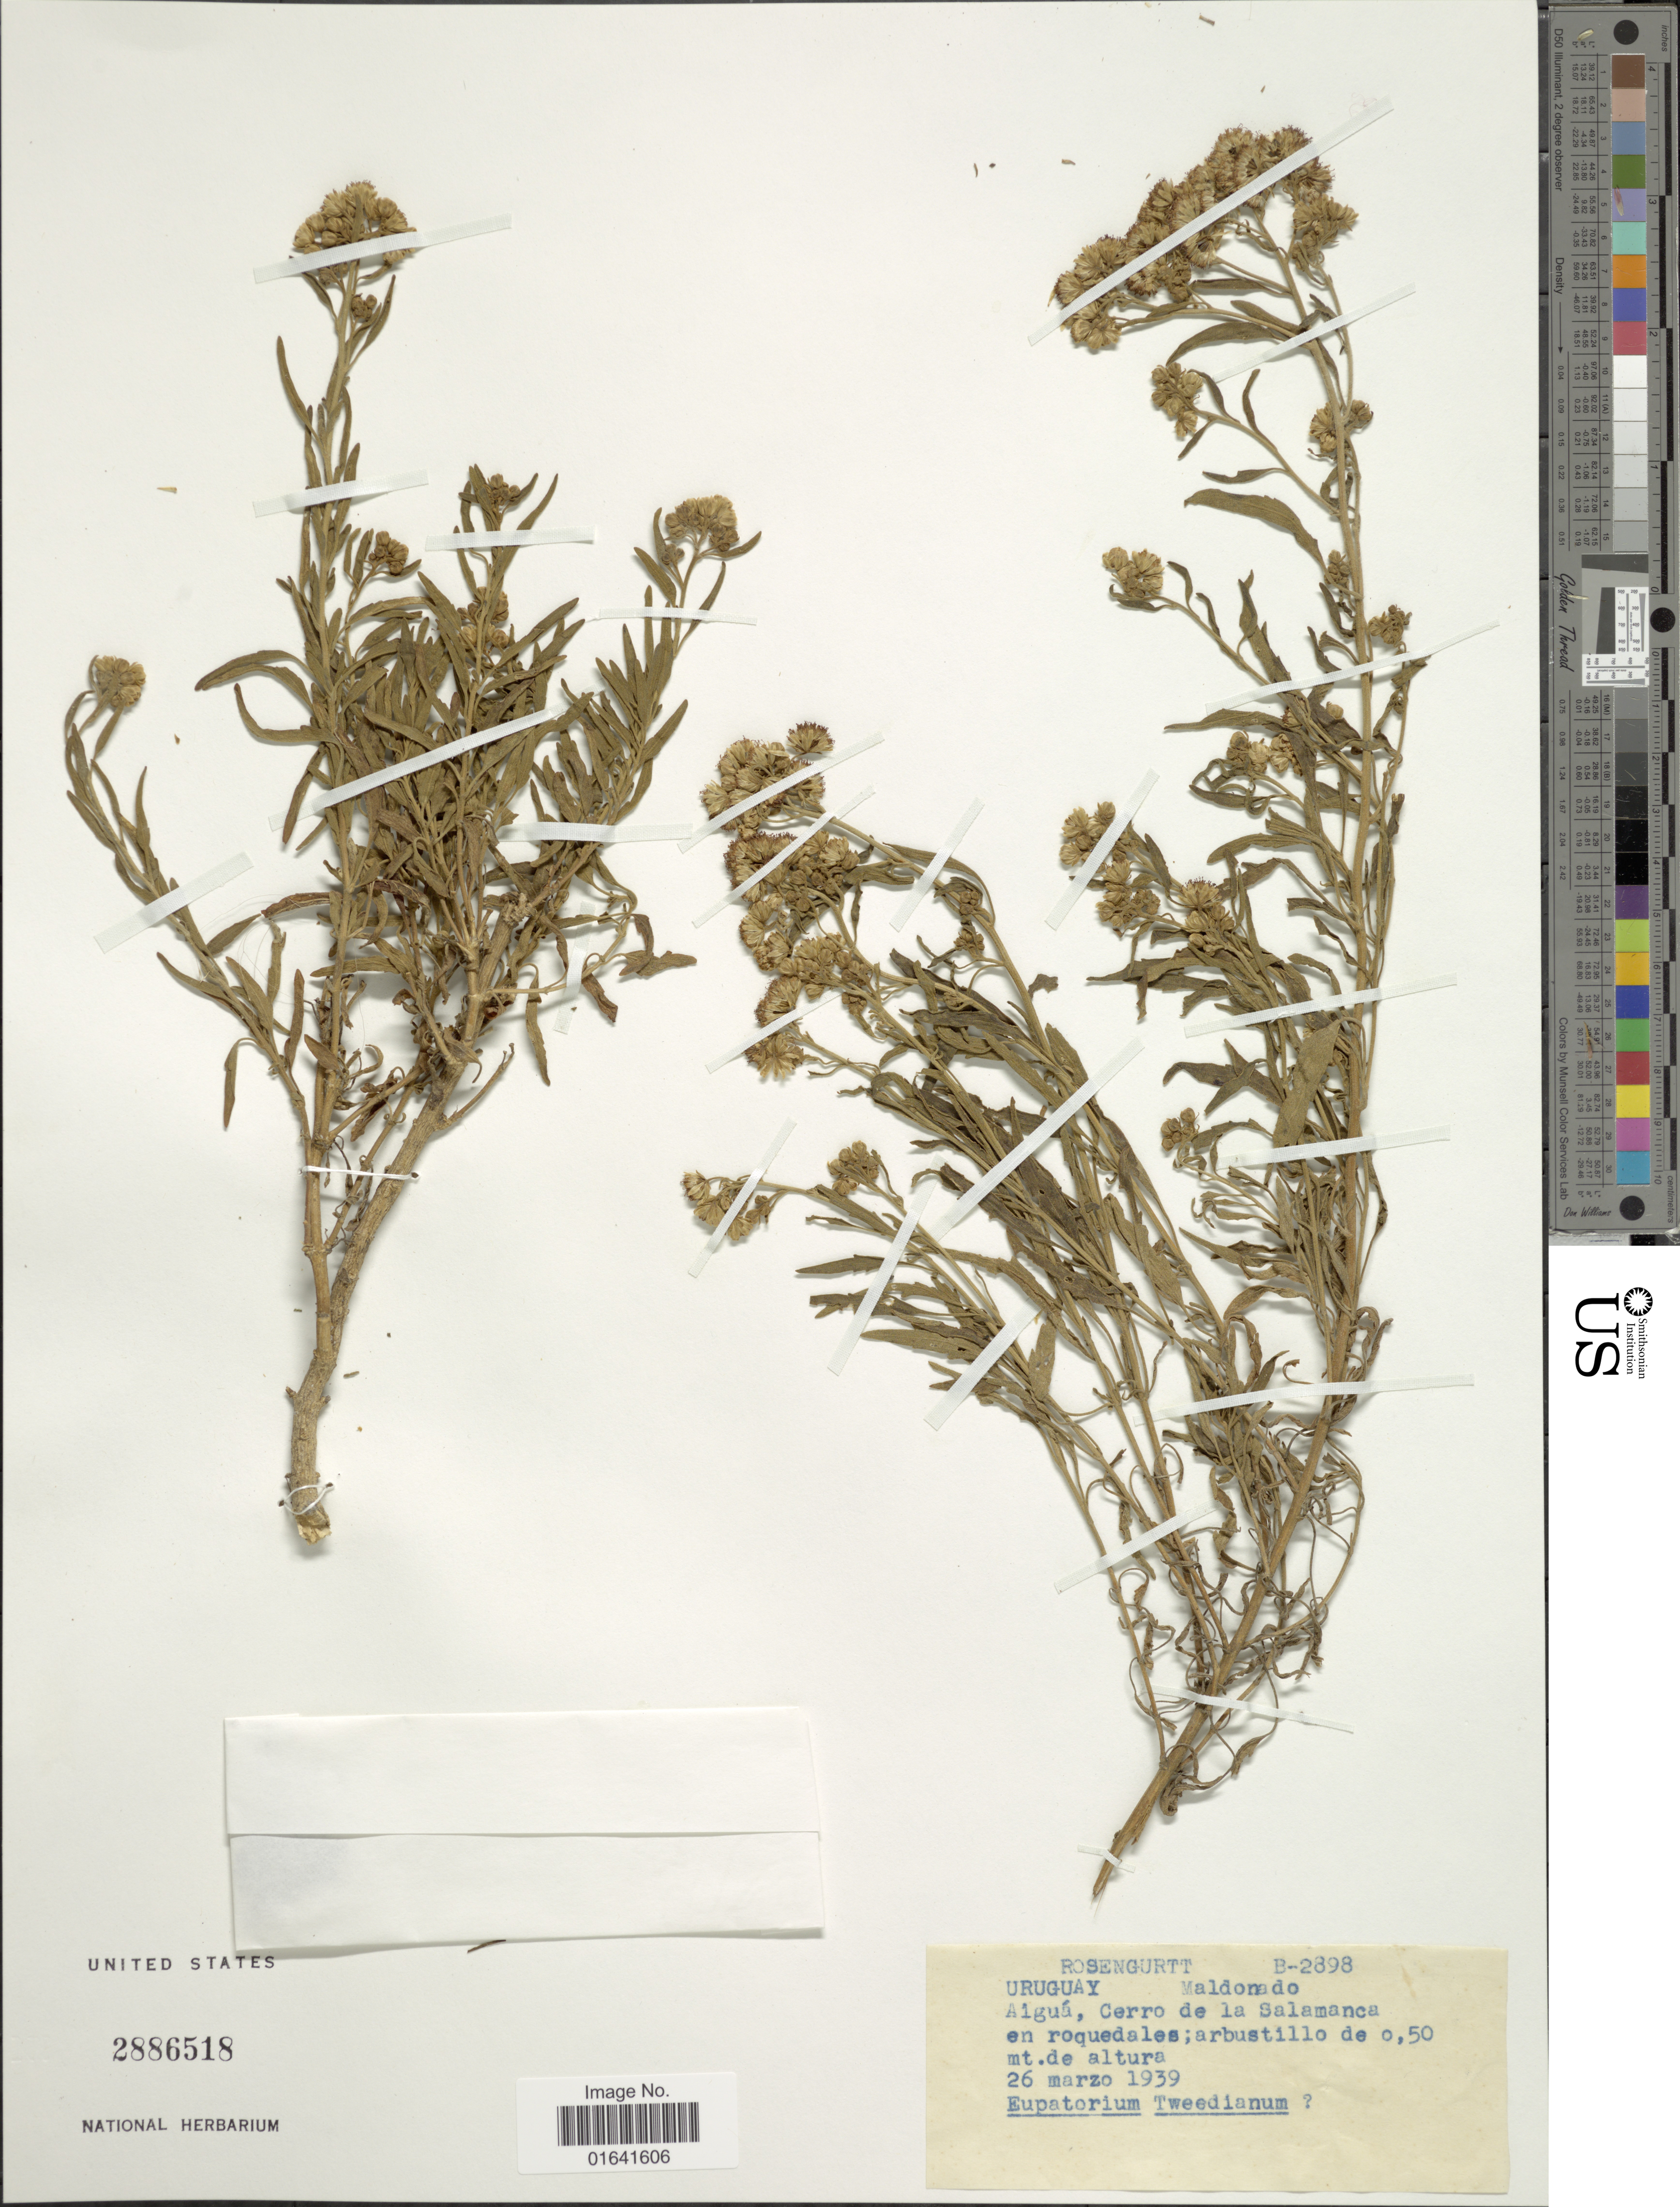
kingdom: Plantae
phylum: Tracheophyta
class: Magnoliopsida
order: Asterales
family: Asteraceae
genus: Hatschbachiella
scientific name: Hatschbachiella tweedieana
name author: (Hook. & Arn.) R.M. King & H. Rob.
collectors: Rosengurtt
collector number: B-2898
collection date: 1939-03-26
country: Uruguay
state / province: Maldonado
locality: Aiguá, Cerro de la Salamanca en roquedales; arbustillo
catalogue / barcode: US 2886518